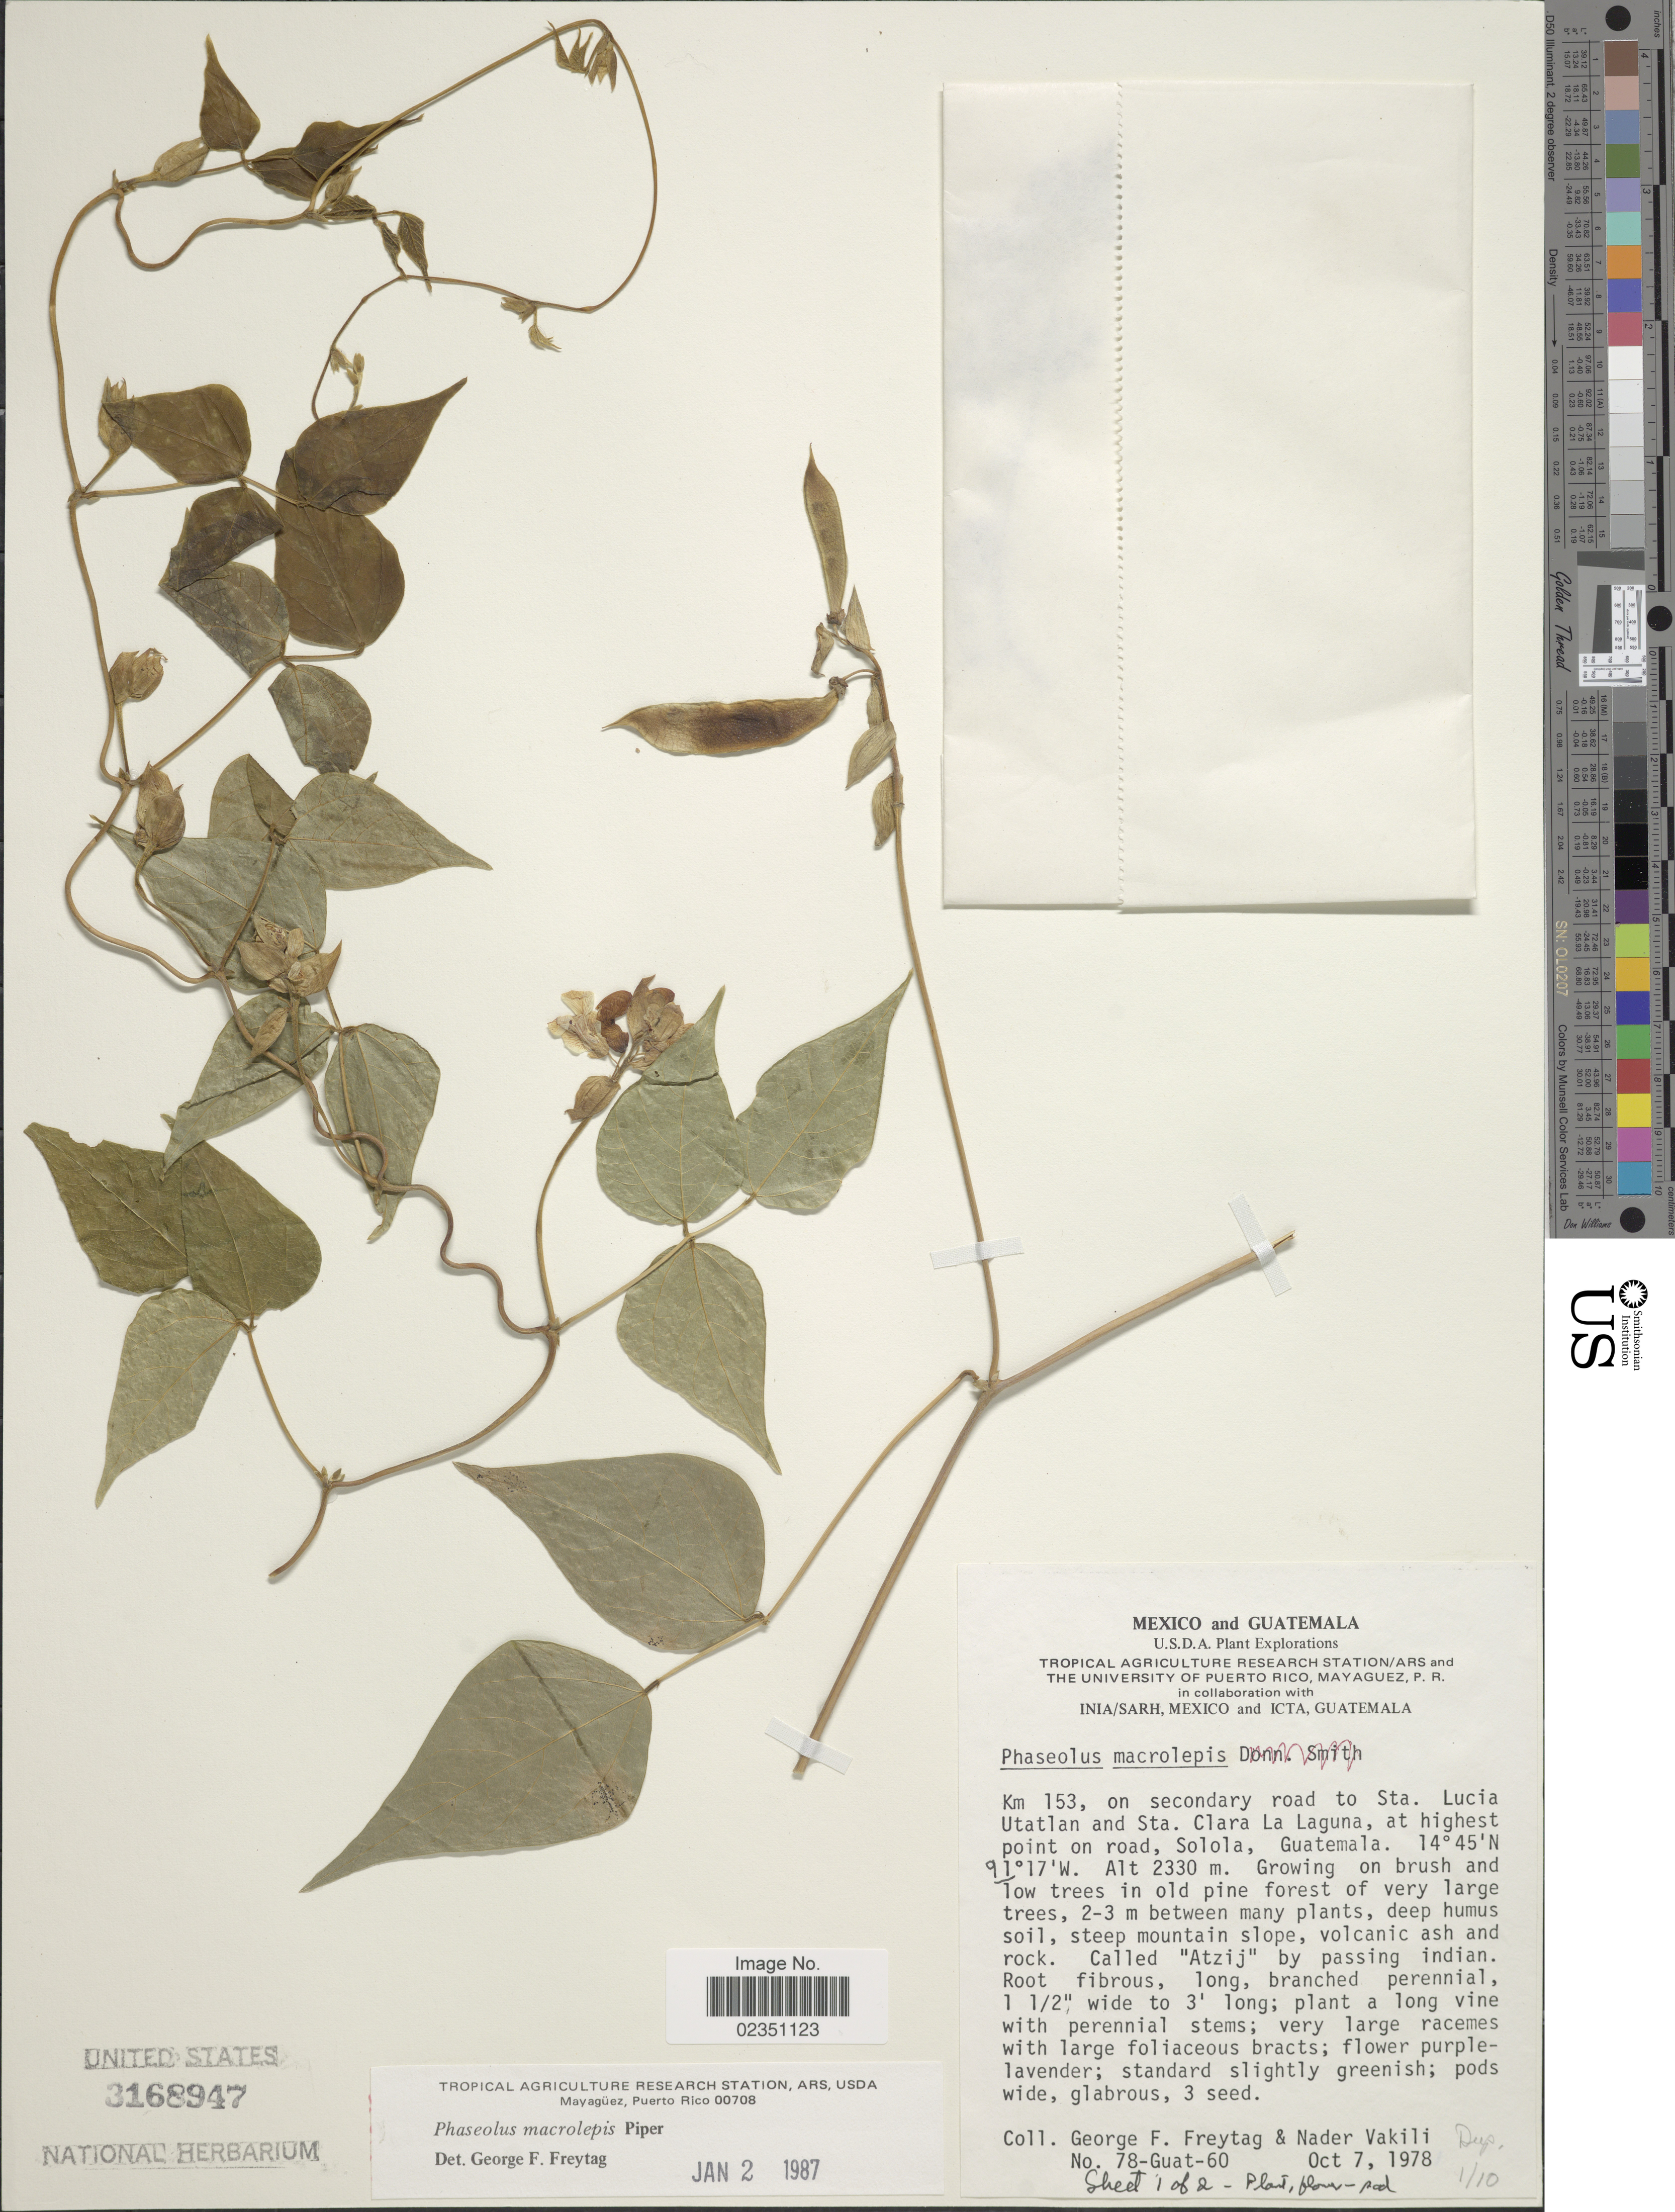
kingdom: Plantae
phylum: Tracheophyta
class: Magnoliopsida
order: Fabales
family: Fabaceae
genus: Phaseolus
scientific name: Phaseolus macrolepis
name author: Piper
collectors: G. F. Freytag & N. Vakili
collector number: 78-Guat-60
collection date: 1978-10-07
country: Guatemala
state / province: Sololá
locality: Km 153, on secondary road to Sta. Lucia Utatlan and Sta Clara La Laguna, at highest point on road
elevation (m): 2330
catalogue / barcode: US 3168947